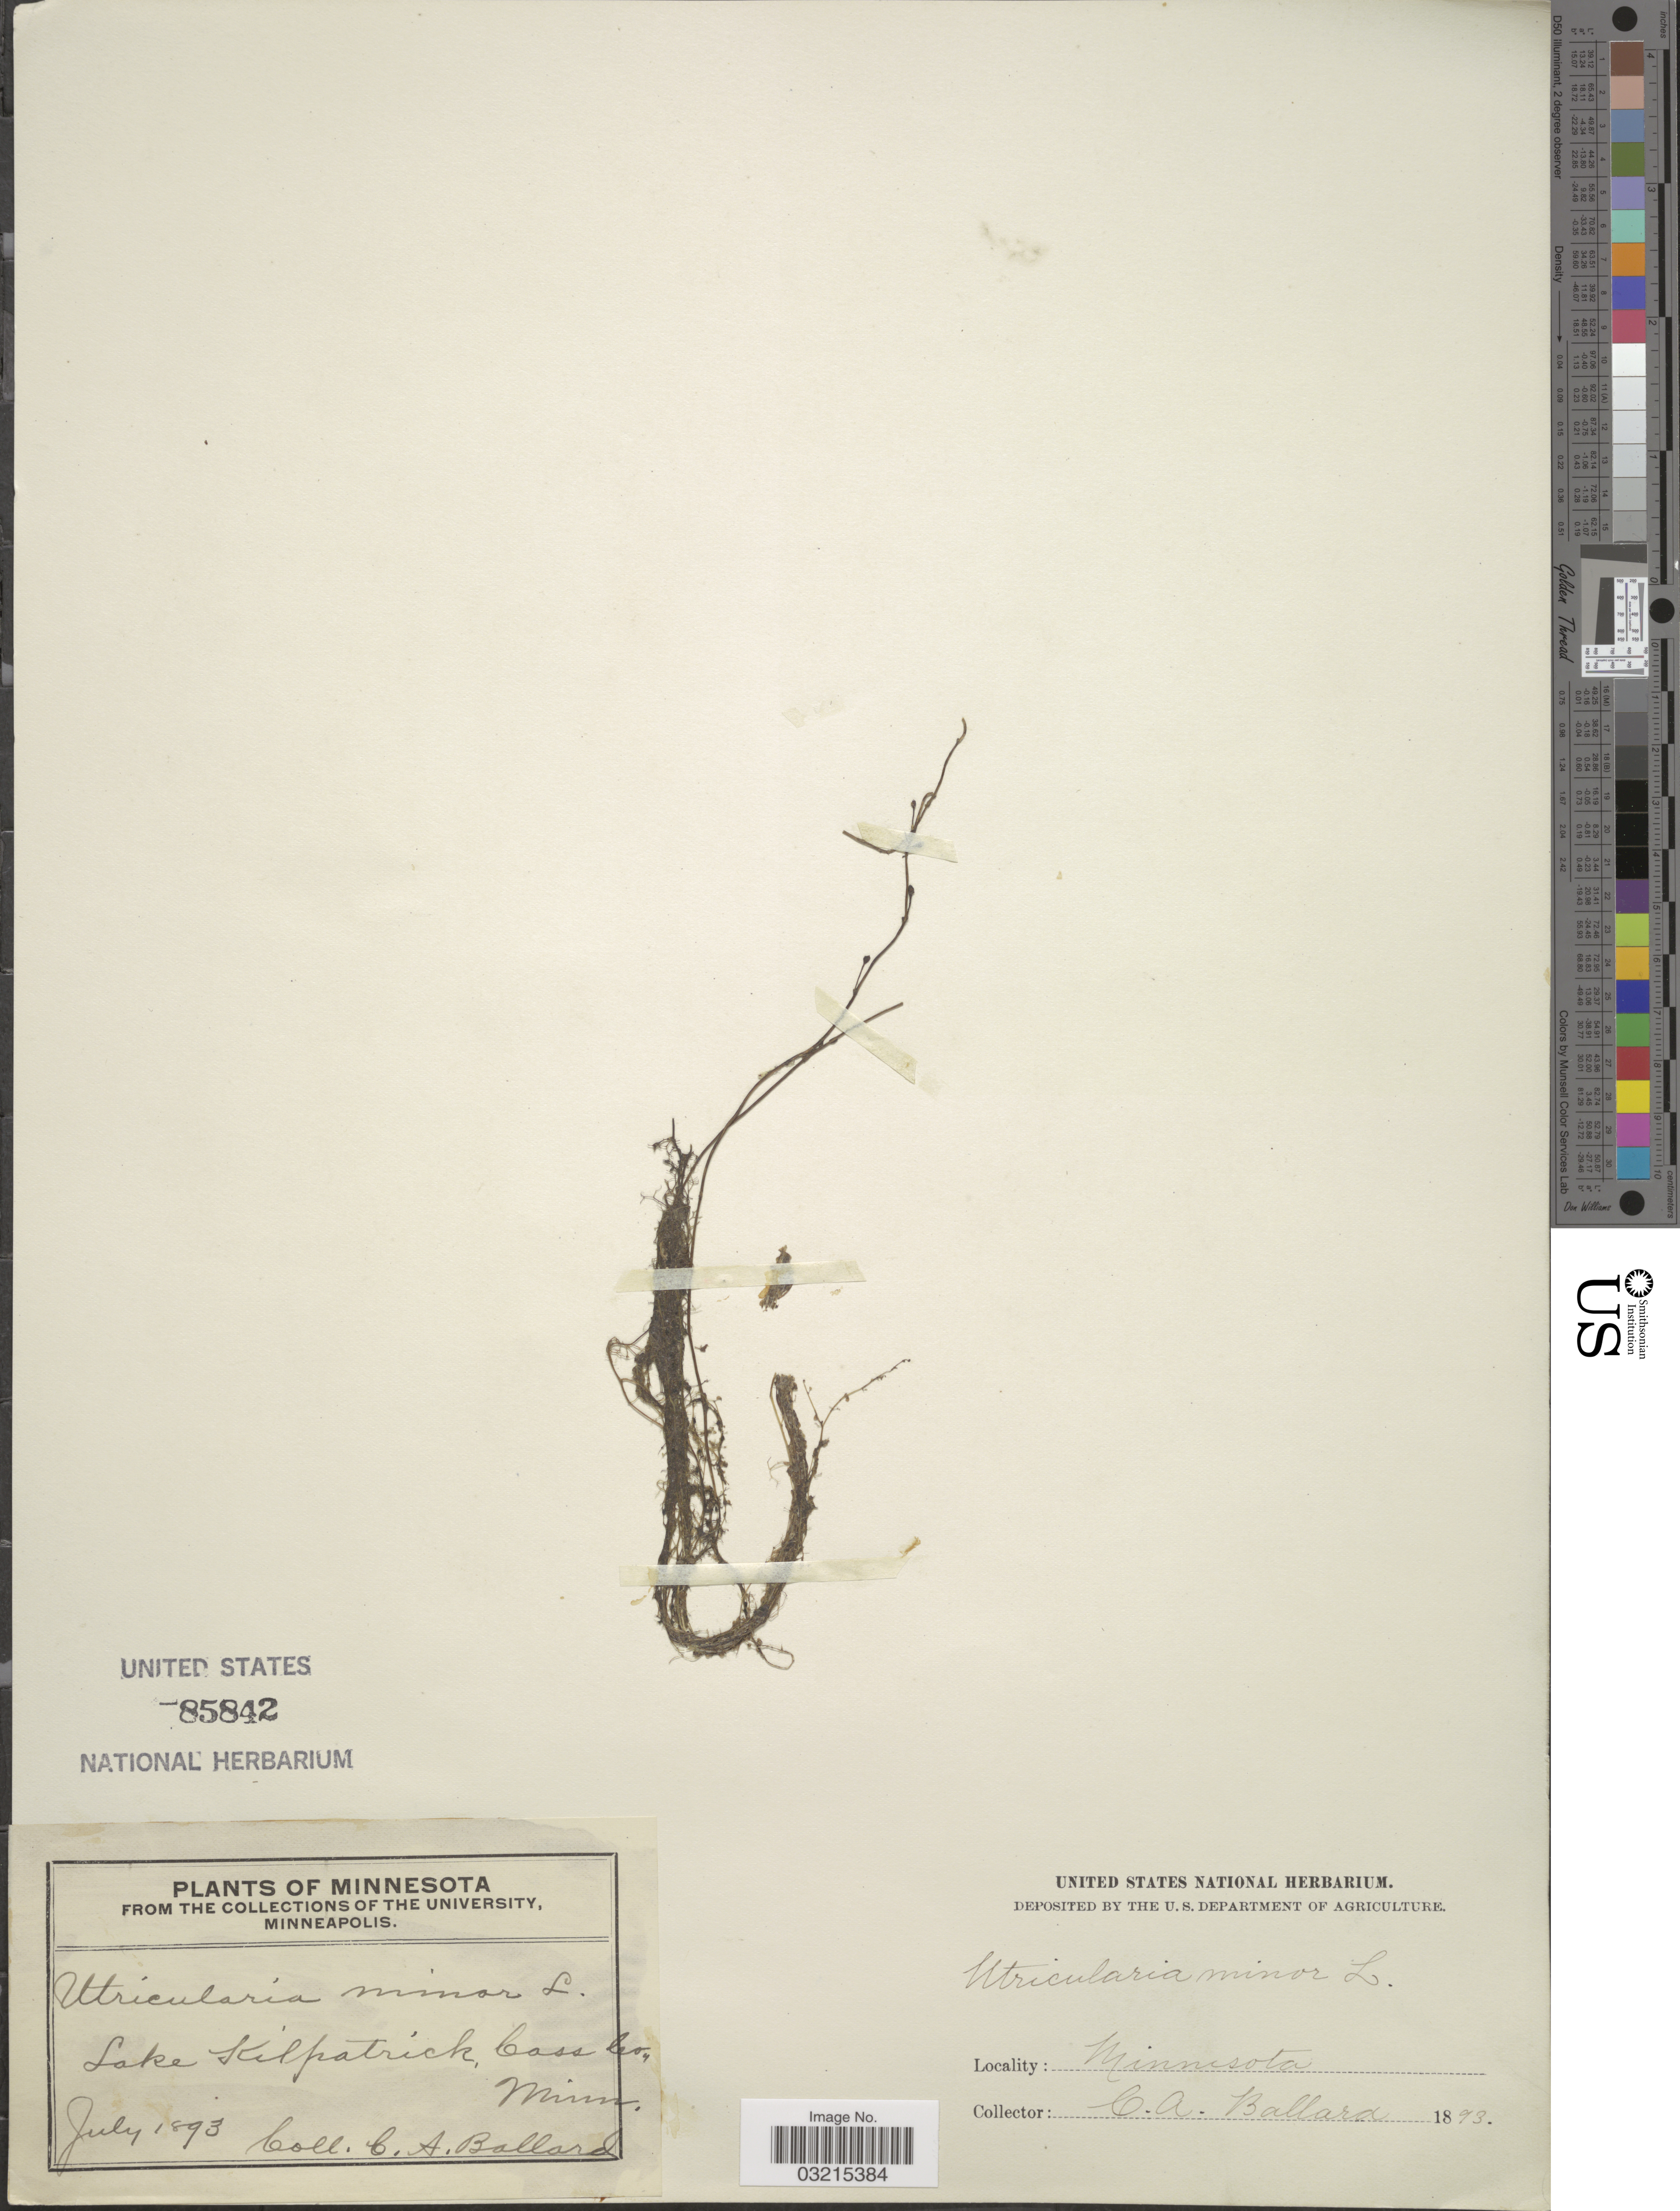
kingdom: Plantae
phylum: Tracheophyta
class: Magnoliopsida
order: Lamiales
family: Lentibulariaceae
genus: Utricularia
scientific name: Utricularia minor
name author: L.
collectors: C. A. Ballard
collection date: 1893-07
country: United States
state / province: Minnesota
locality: Lake Kilpatrick, Cass Co.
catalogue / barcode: US 85842